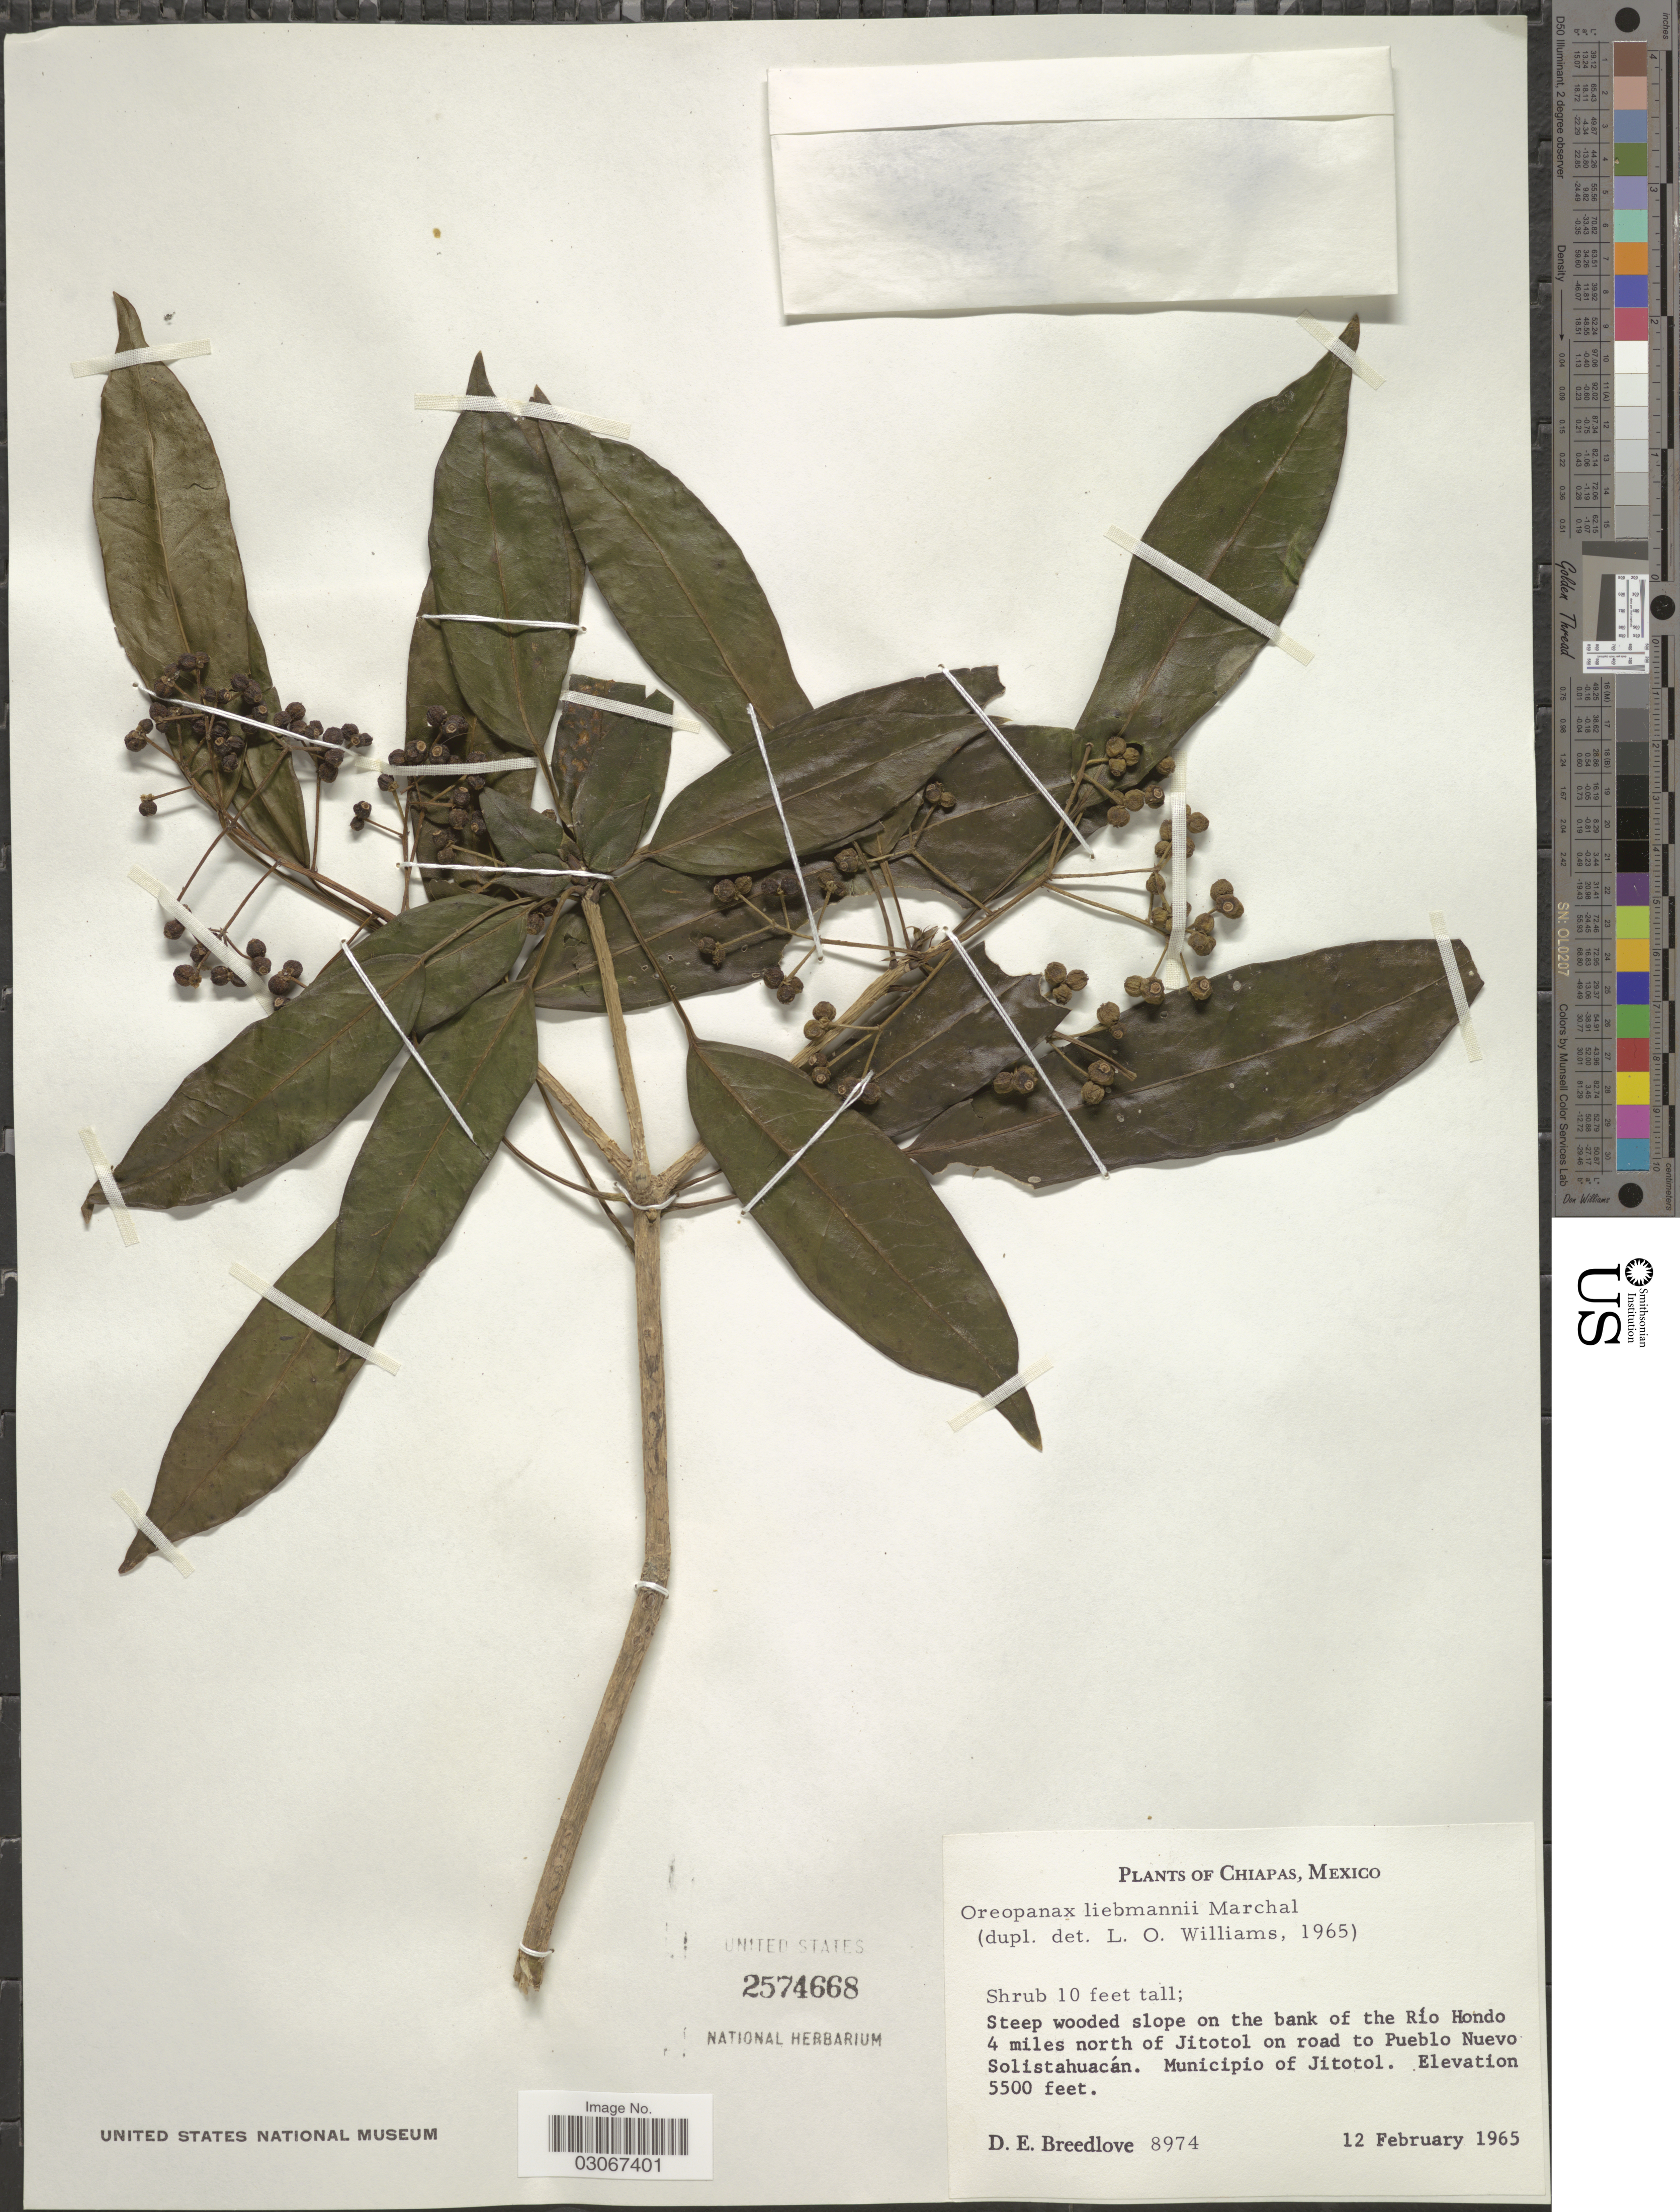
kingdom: Plantae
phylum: Tracheophyta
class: Magnoliopsida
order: Apiales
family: Araliaceae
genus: Oreopanax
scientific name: Oreopanax liebmannii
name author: Marchal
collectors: D. E. Breedlove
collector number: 8974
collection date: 1965-02-12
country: Mexico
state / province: Chiapas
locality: Steep wooded slope on the bank of the Río Hondo 4 miles north of Jitotol on road to Pueblo Nuevo Solistahuacán, Municipio of Jitotol.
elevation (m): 1676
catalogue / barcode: US 2574668